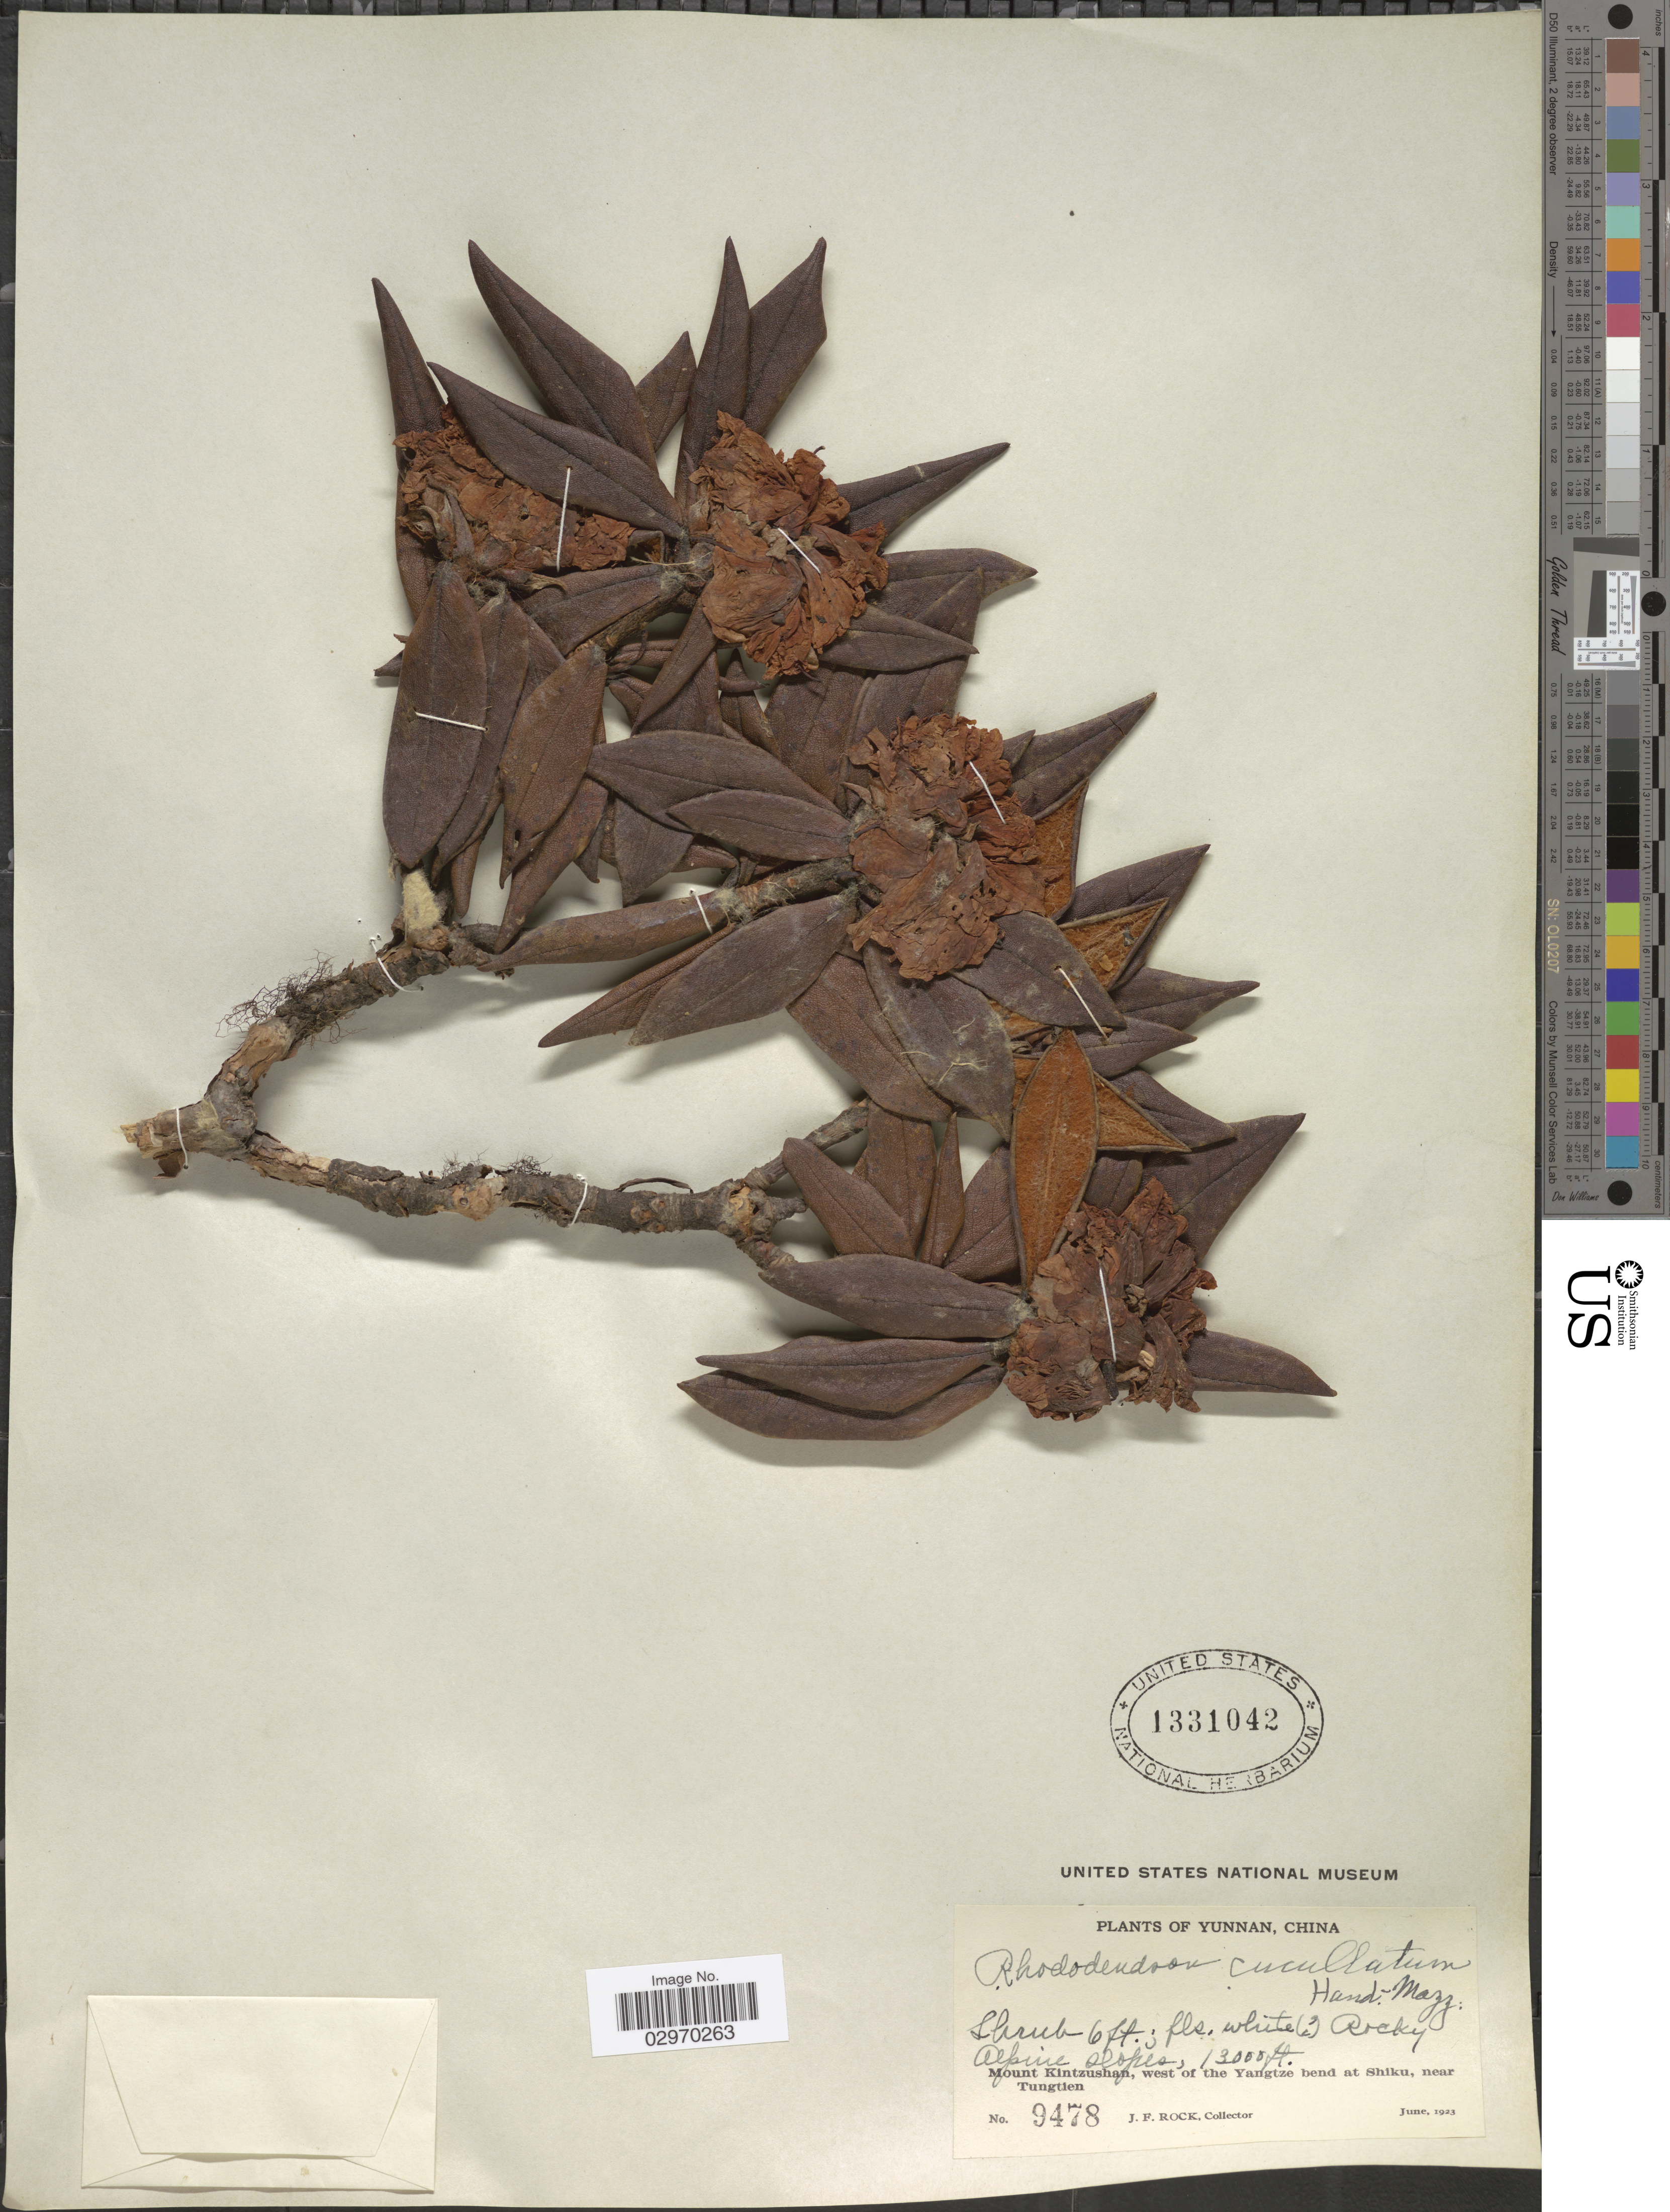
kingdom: Plantae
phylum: Tracheophyta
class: Magnoliopsida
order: Ericales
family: Ericaceae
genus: Rhododendron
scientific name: Rhododendron cucullatum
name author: Hand.-Mazz.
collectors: J. Rock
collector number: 9478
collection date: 1923-06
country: China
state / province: Yunnan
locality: Rocky Alpine slopes, Mount Kintzushan, west of the Yangtze bend at Shiku, near Tungtien.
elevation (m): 3962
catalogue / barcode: US 1331042